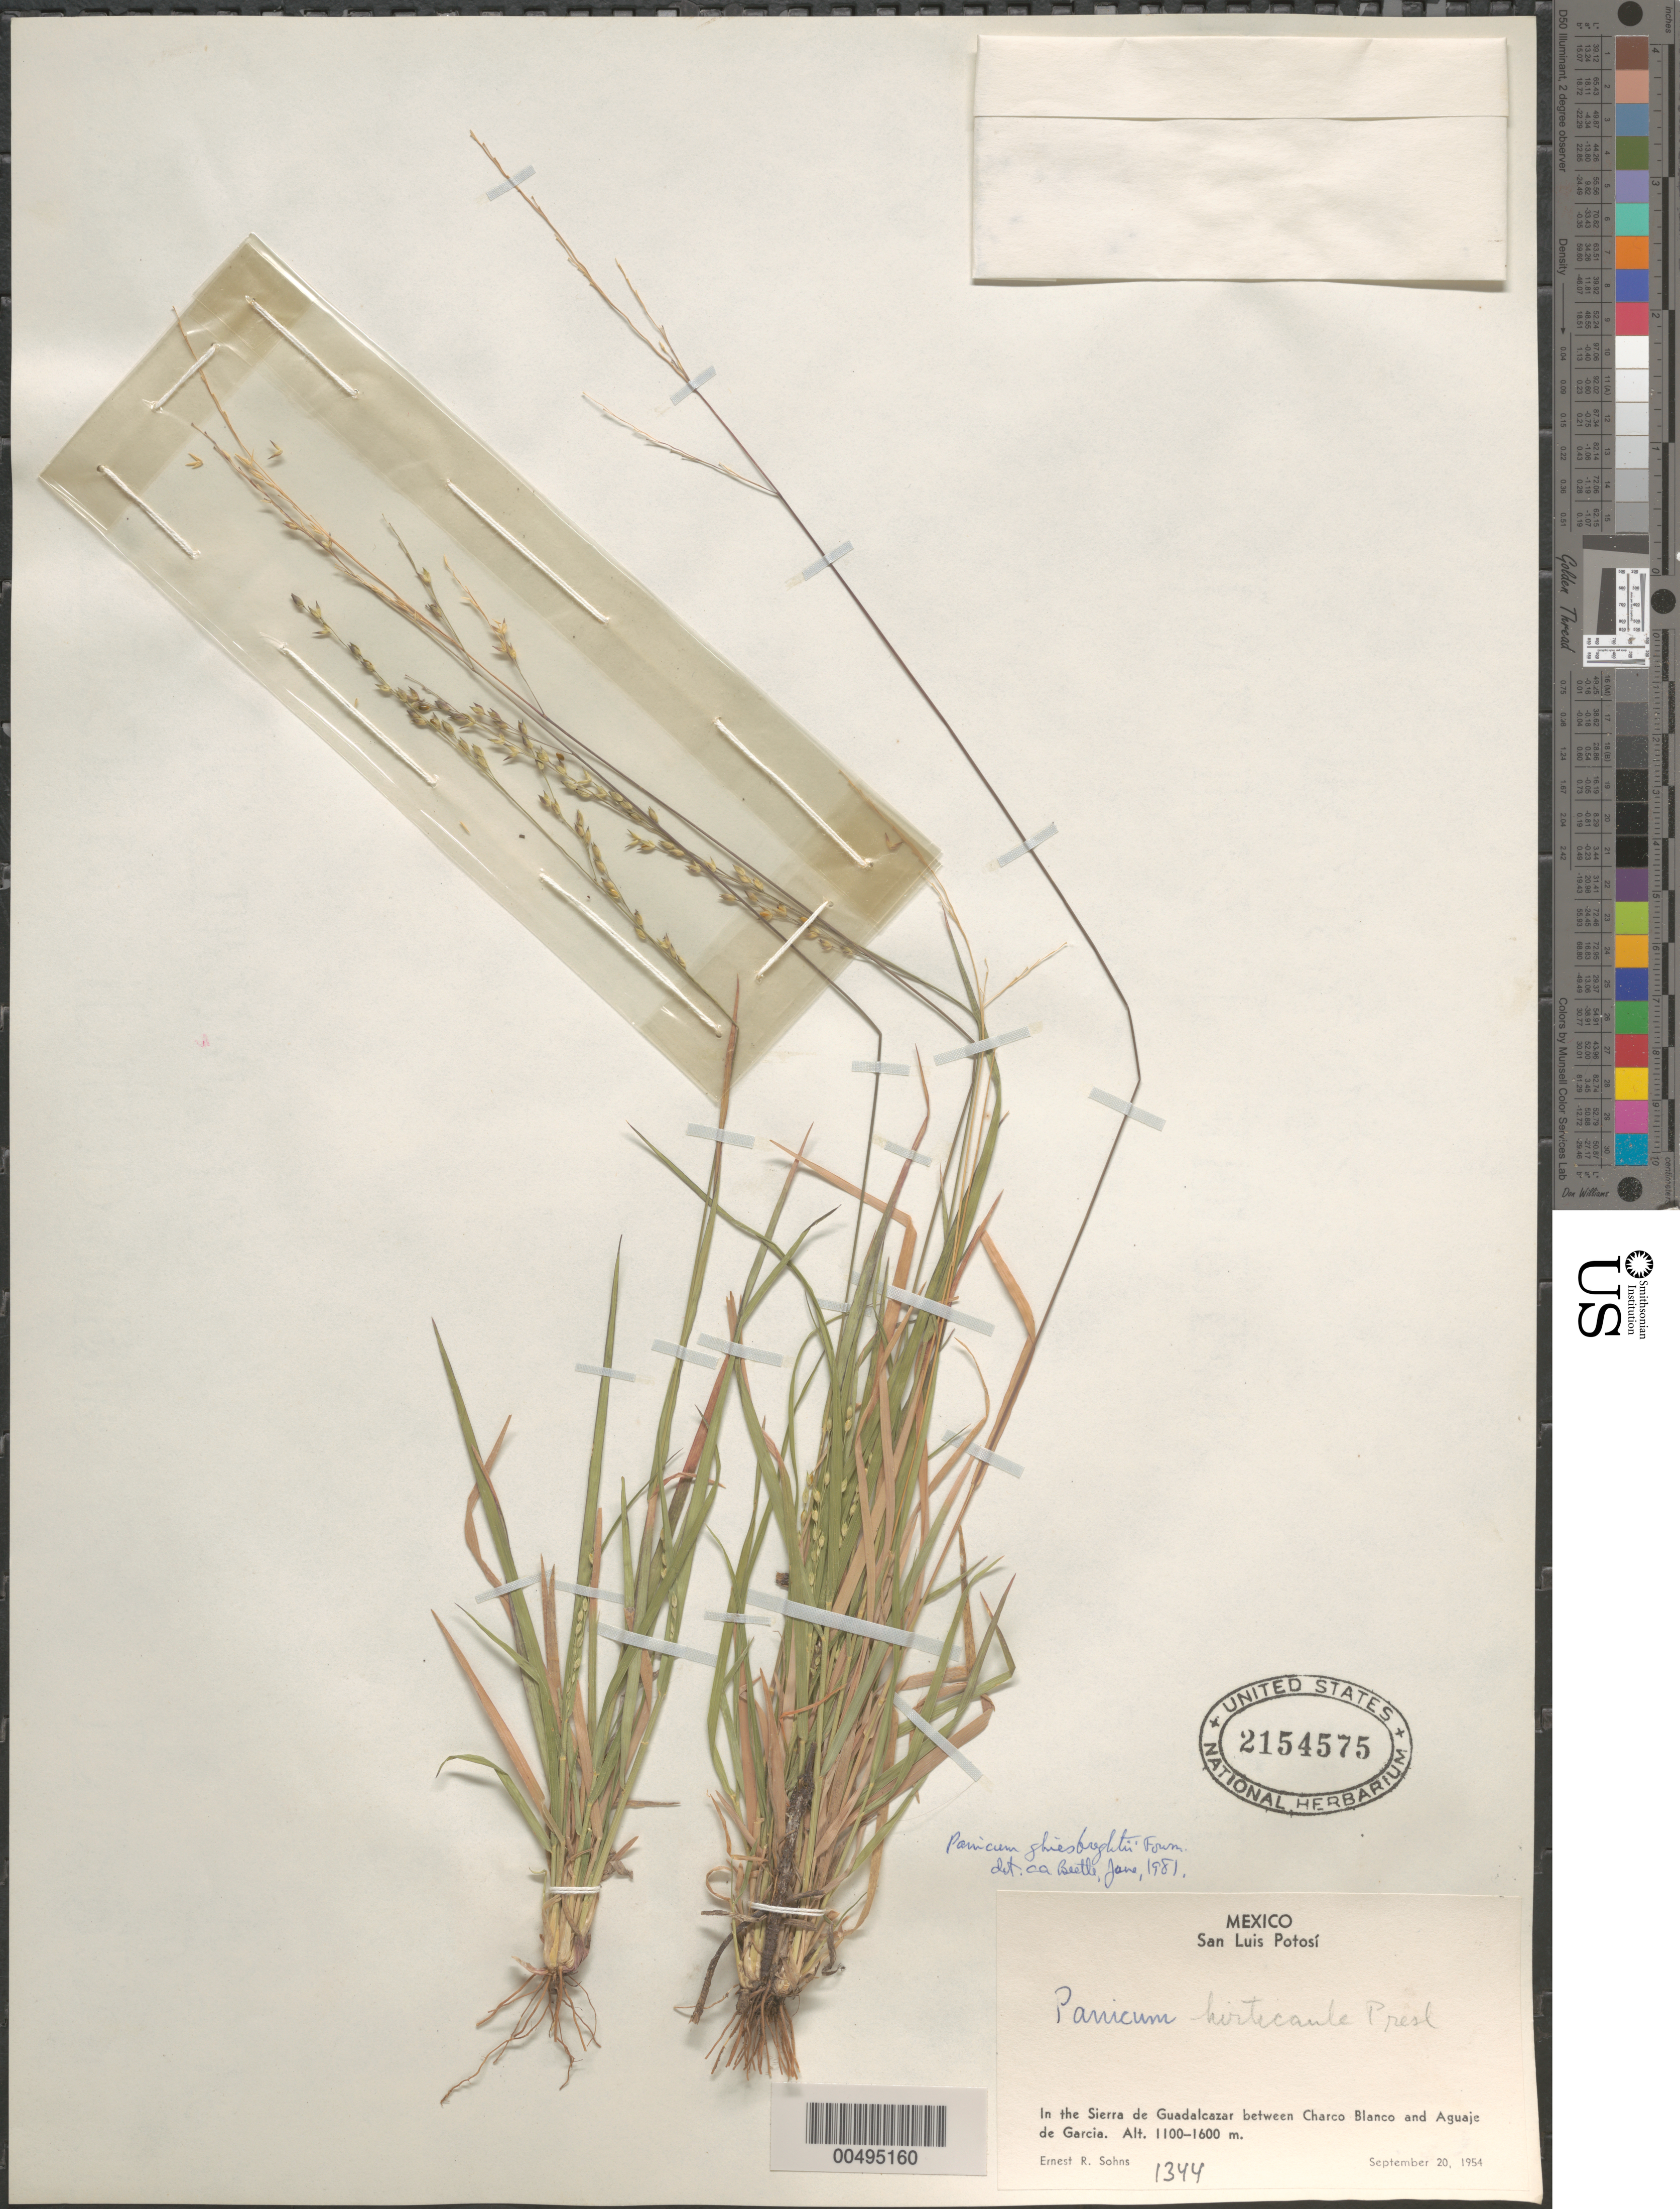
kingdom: Plantae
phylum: Tracheophyta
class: Liliopsida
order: Poales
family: Poaceae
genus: Panicum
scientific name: Panicum hallii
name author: Vasey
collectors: E. R. Sohns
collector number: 1344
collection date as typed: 20 Sep 1954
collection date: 1954-09-20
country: Mexico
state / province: San Luis Potosi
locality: In the Sierra de Guadalcazar between Charco Blanco & Aguaje de Garcia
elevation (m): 1100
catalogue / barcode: US 2154575